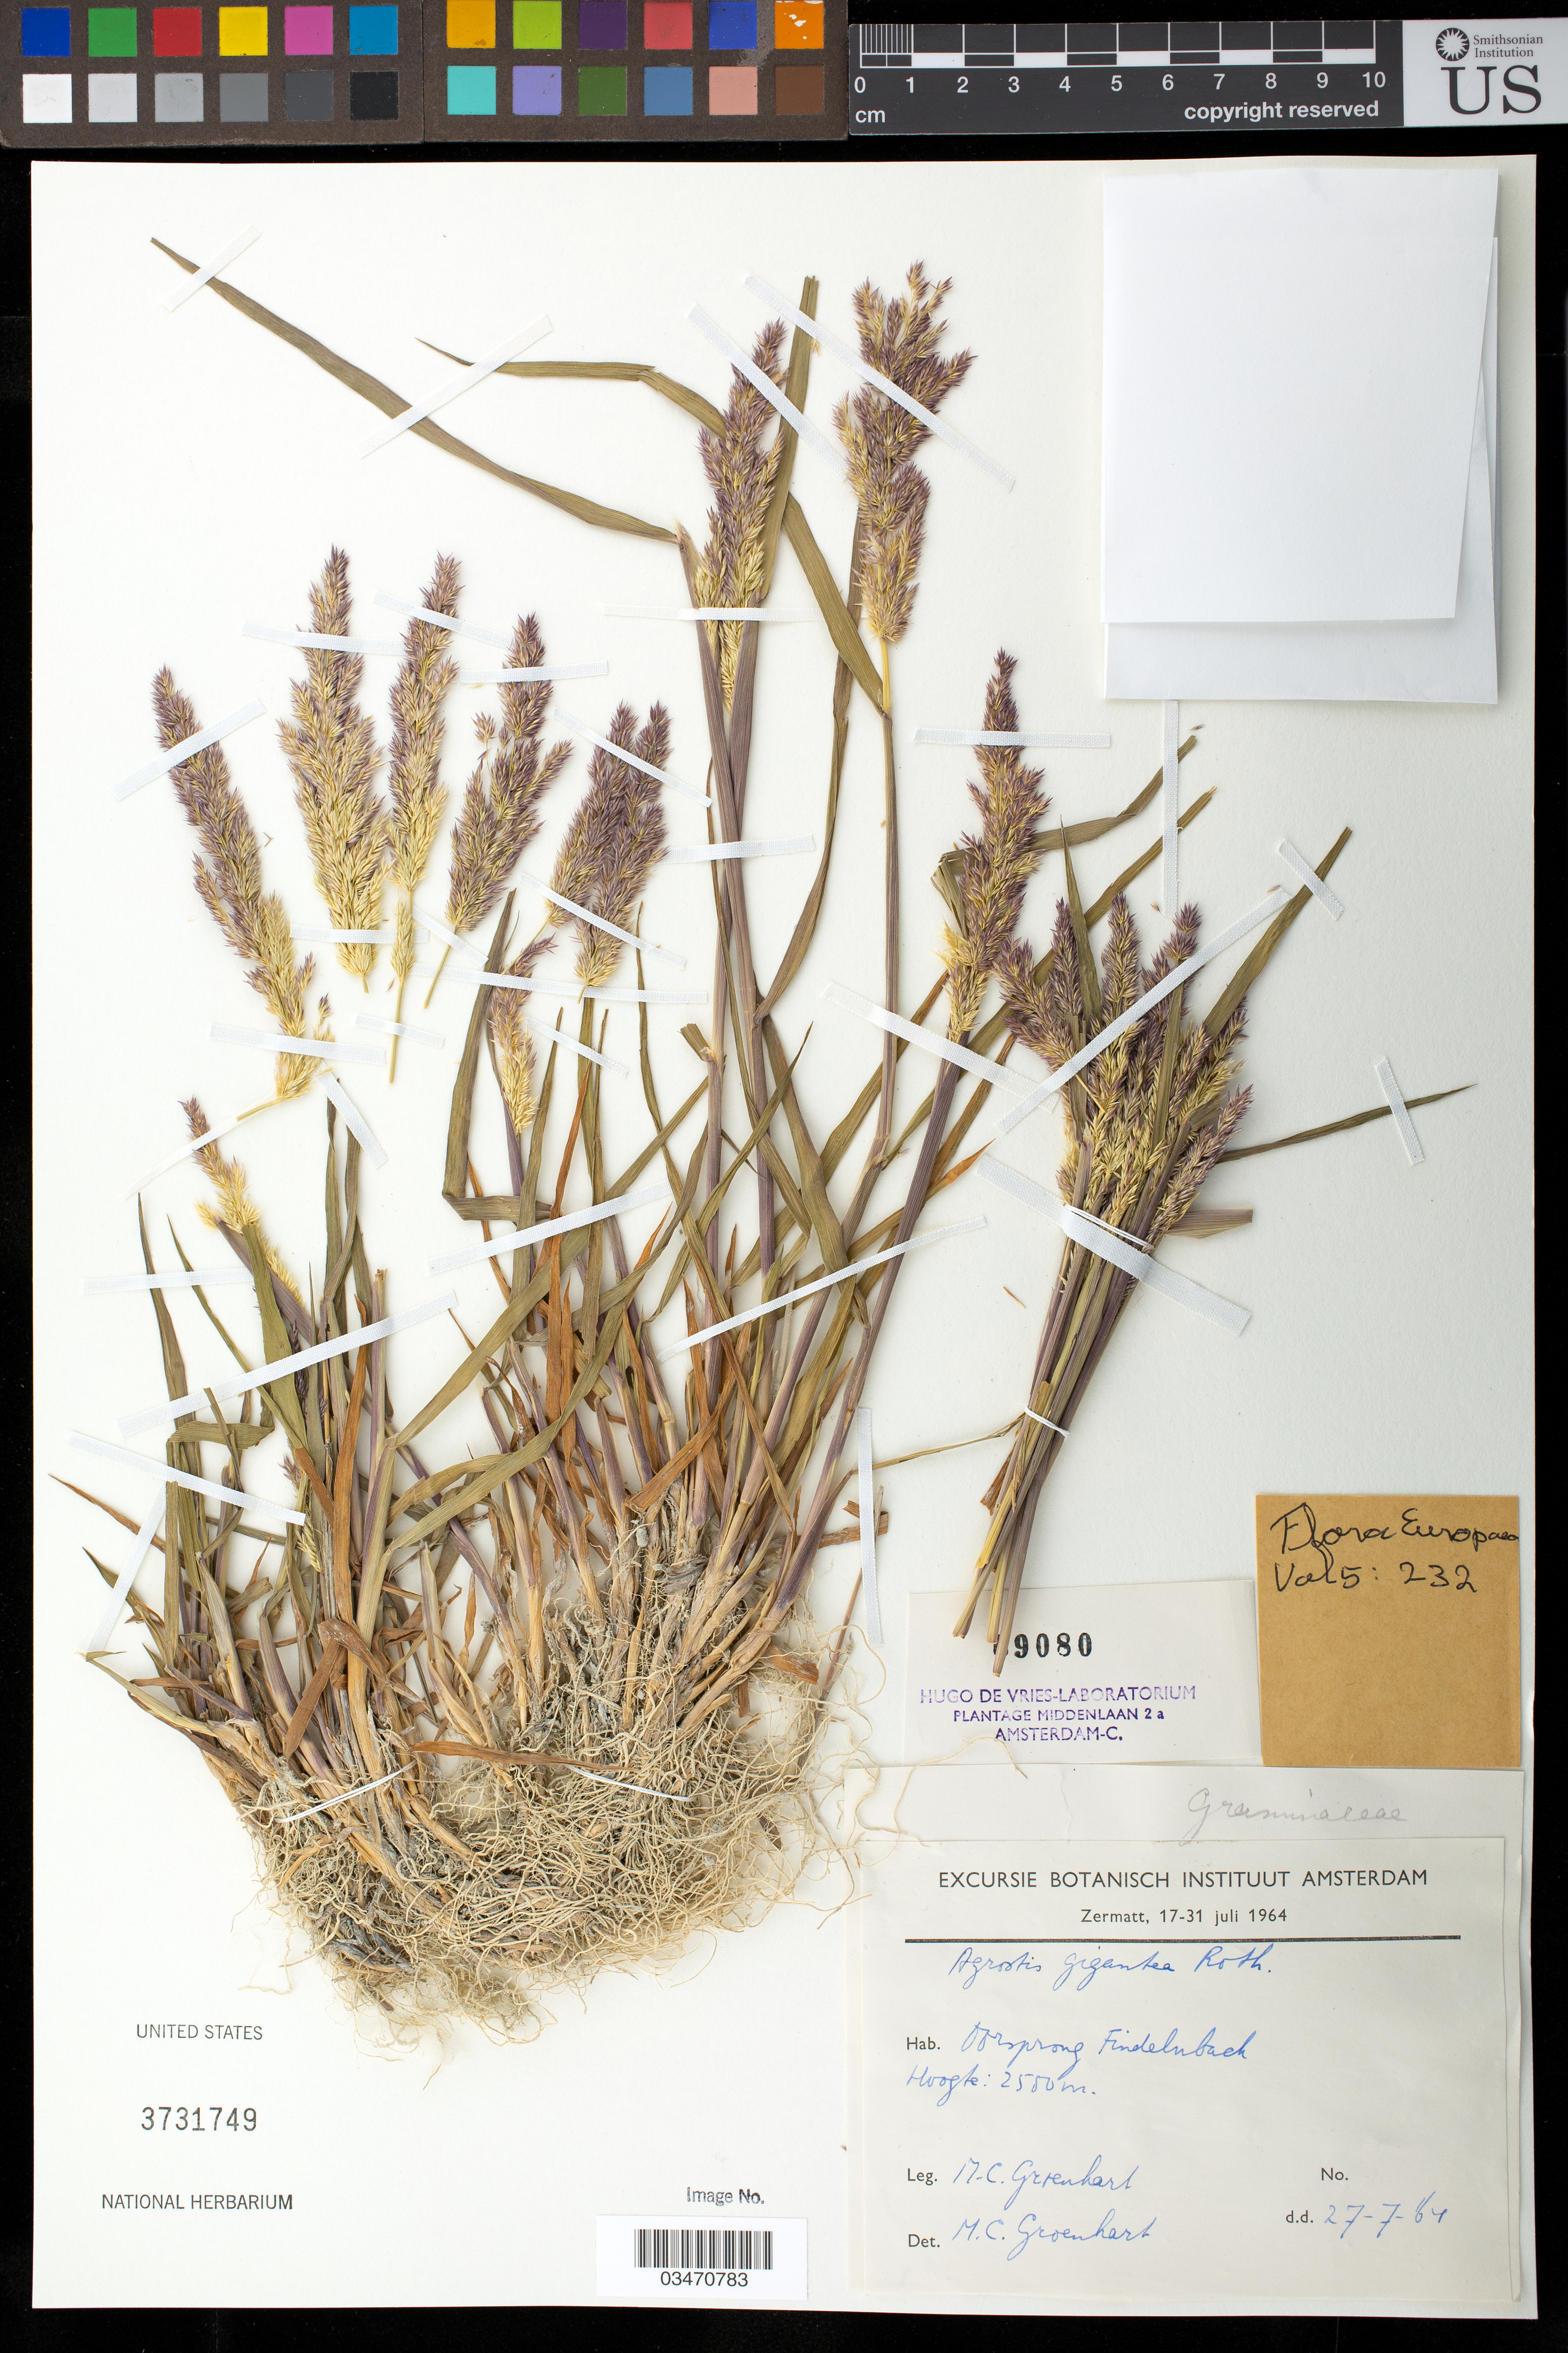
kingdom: Plantae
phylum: Tracheophyta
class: Liliopsida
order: Poales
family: Poaceae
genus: Agrostis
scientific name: Agrostis gigantea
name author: Roth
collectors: M. Groenhart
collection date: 1964-07-27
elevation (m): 2550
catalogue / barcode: US 3731749